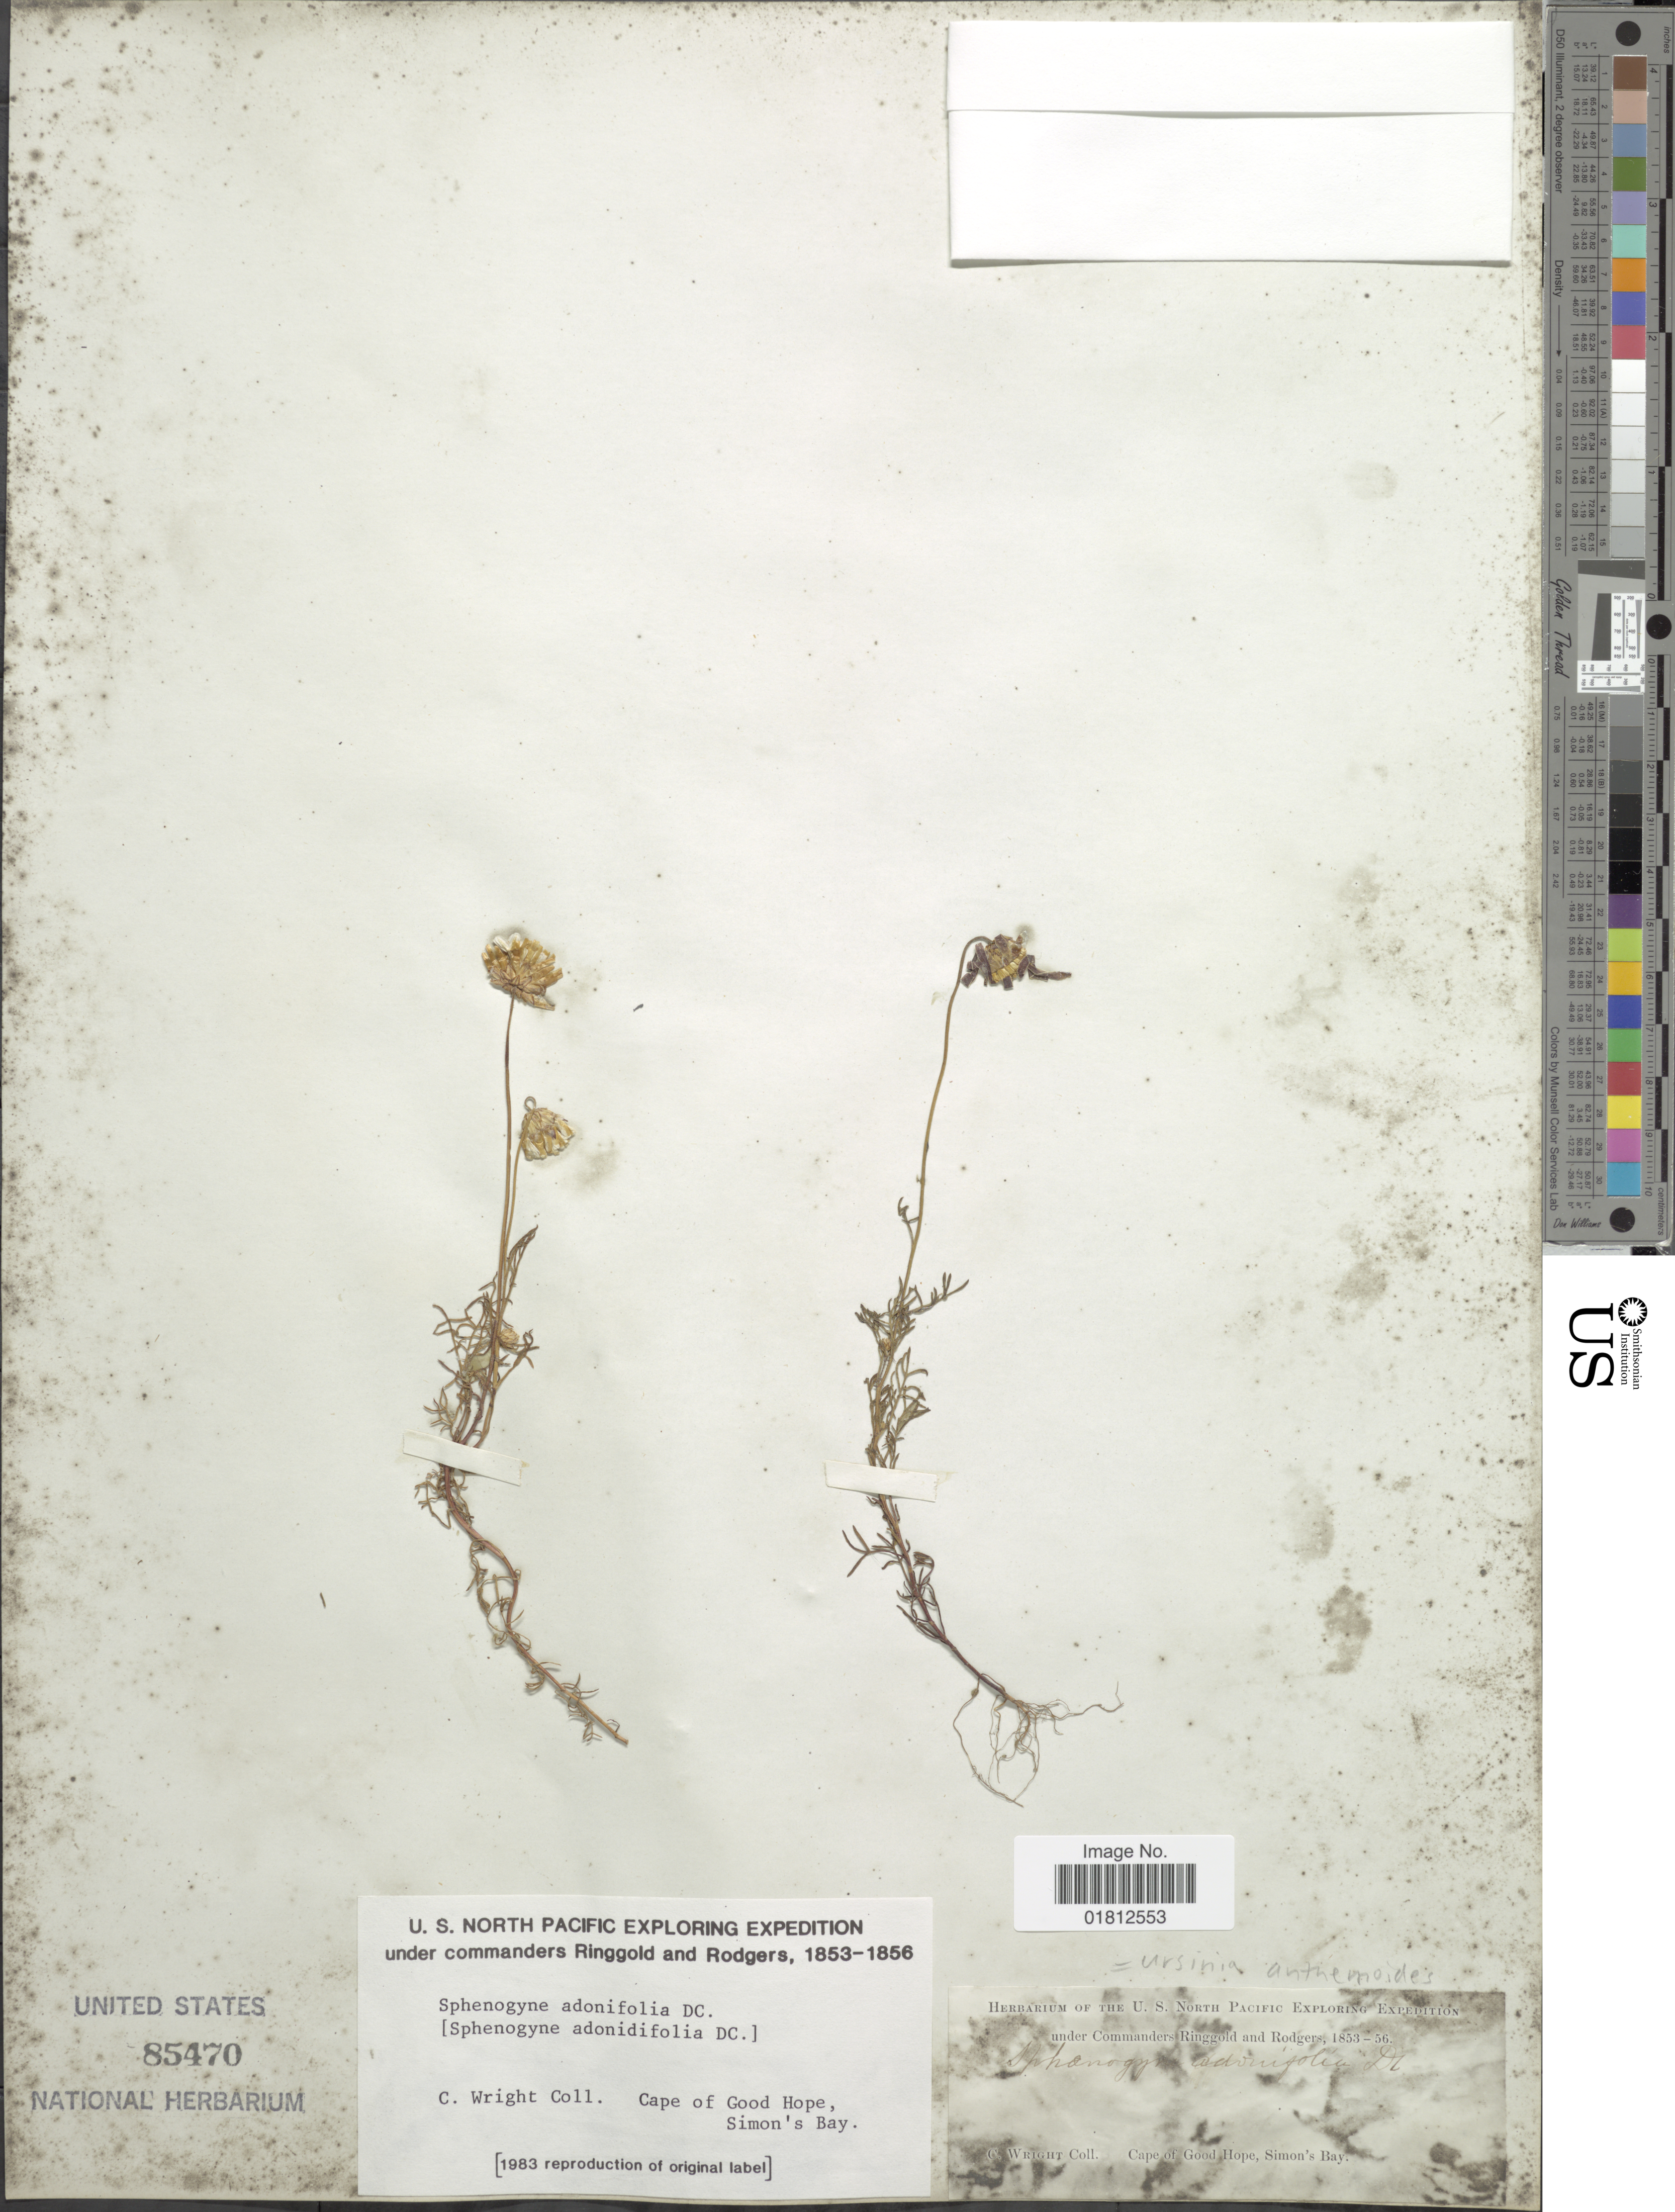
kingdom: Plantae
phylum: Tracheophyta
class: Magnoliopsida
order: Asterales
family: Asteraceae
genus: Ursinia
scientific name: Ursinia anthemoides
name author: (L.) Poir.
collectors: C. Wright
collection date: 1853/1856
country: South Africa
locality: U.S. North Pacific, Cape of Good Hope, Simon's Bay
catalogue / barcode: US 85470